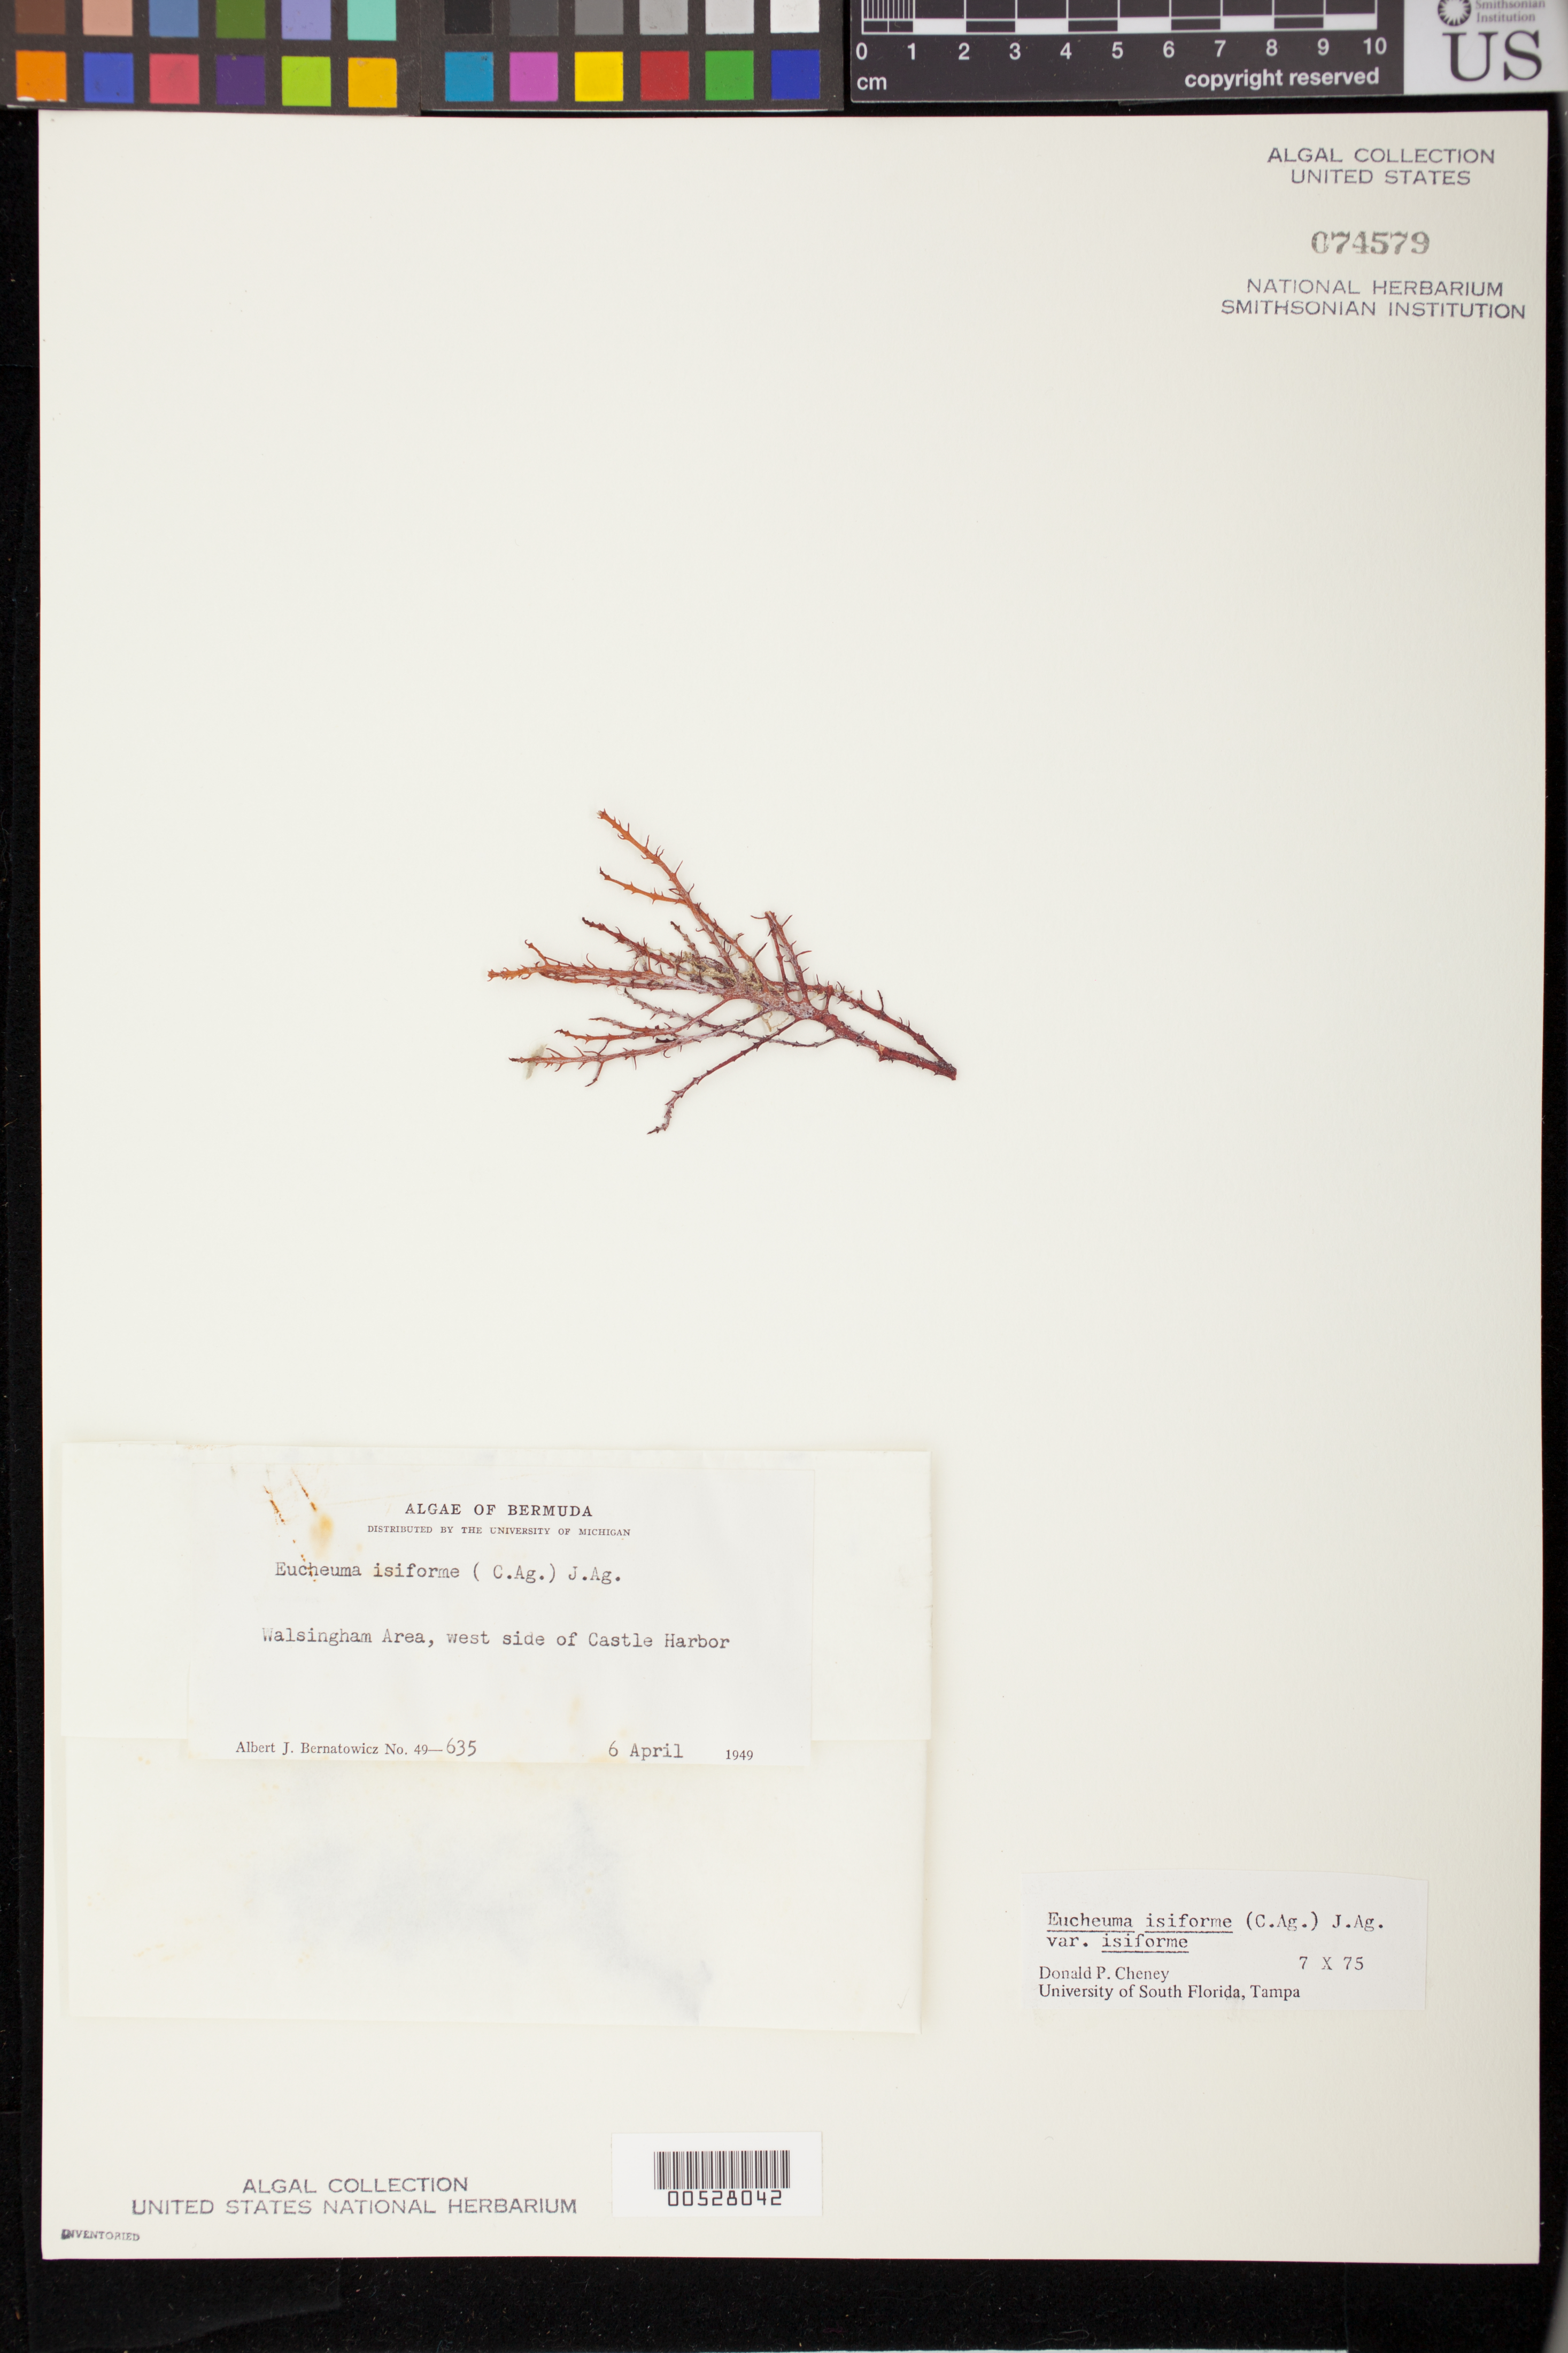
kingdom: Plantae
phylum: Rhodophyta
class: Florideophyceae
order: Gigartinales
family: Solieriaceae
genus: Eucheumatopsis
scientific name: Eucheumatopsis isiformis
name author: (C. Agardh) M.L. Núñez-Resendiz et al.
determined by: Algae name updating Project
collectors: A. Bernatowicz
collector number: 49-635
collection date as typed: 06 Apr 1949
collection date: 1949-04-06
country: Bermuda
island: Bermuda Island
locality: Walsingham area, Castle Harbor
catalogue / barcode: US 74579